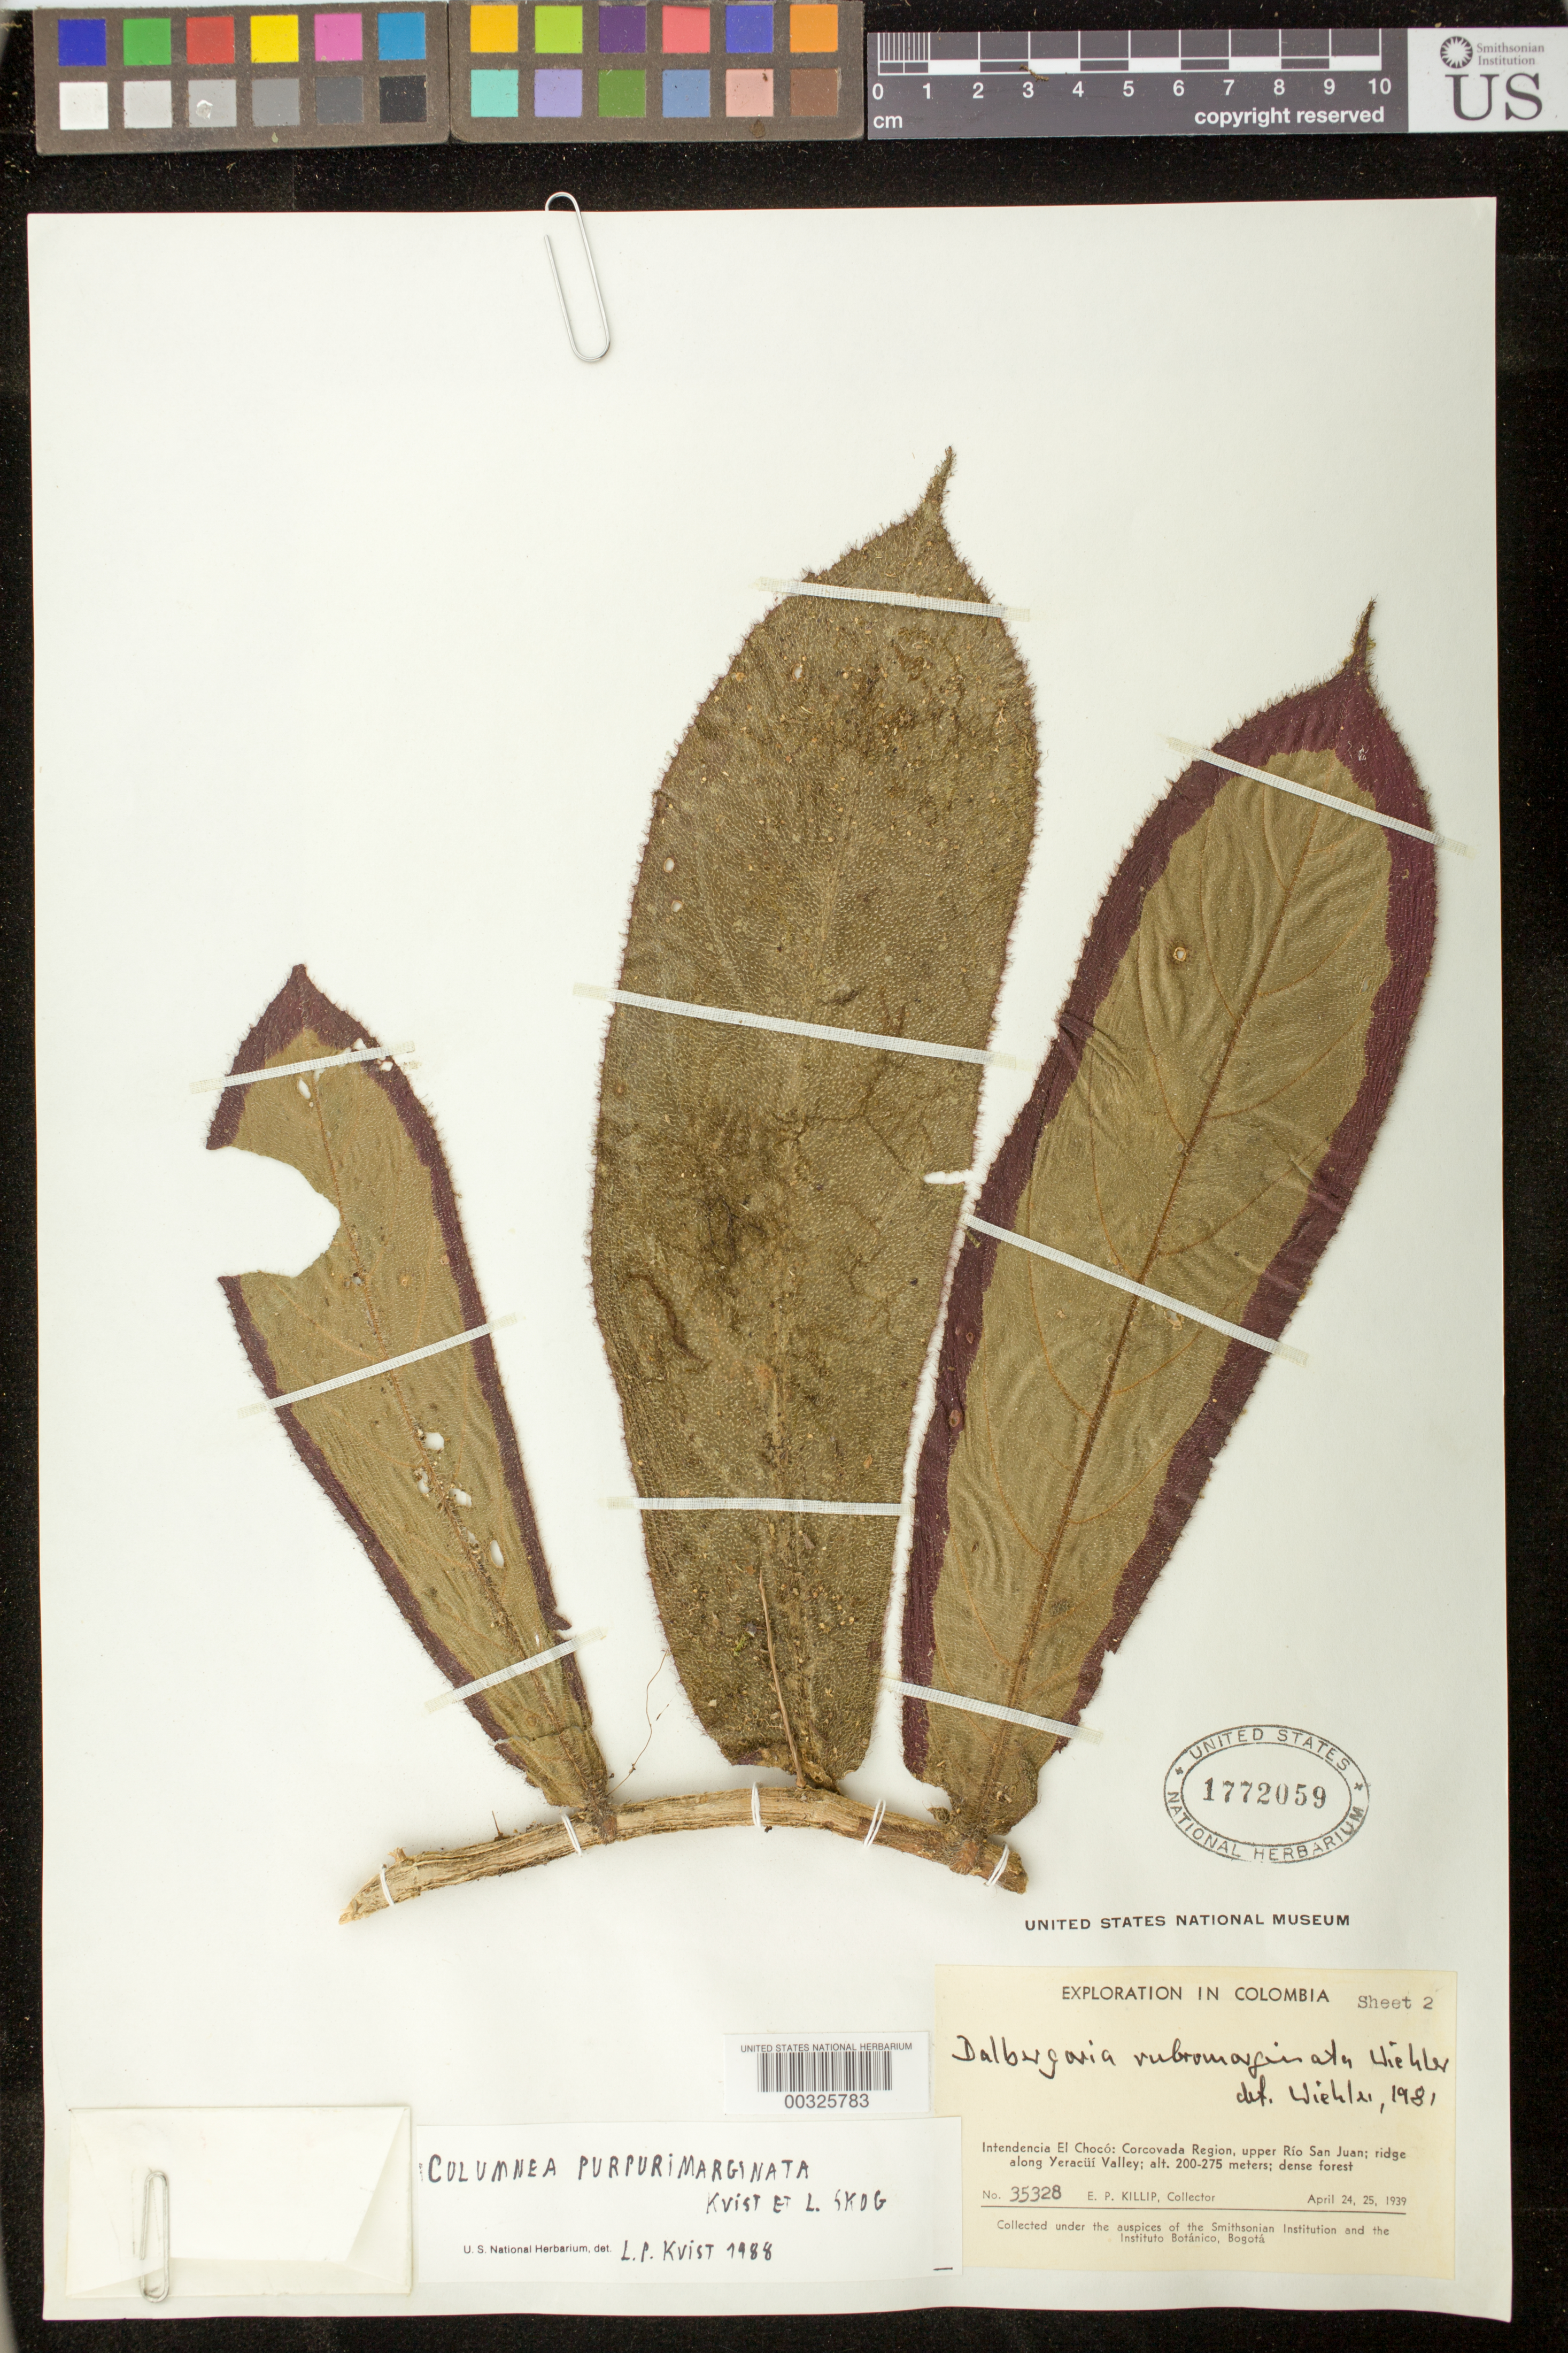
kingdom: Plantae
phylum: Tracheophyta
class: Magnoliopsida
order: Lamiales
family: Gesneriaceae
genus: Columnea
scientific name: Columnea purpurimarginata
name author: L.P. Kvist & L.E. Skog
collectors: E. P. Killip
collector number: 35328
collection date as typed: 24-25 Apr 1939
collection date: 1939-04-24/1939-04-25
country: Colombia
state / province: Chocó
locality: Corcovada Region, upper Río San Juan; ridge along Yeracüí Valley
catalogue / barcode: US 1772059